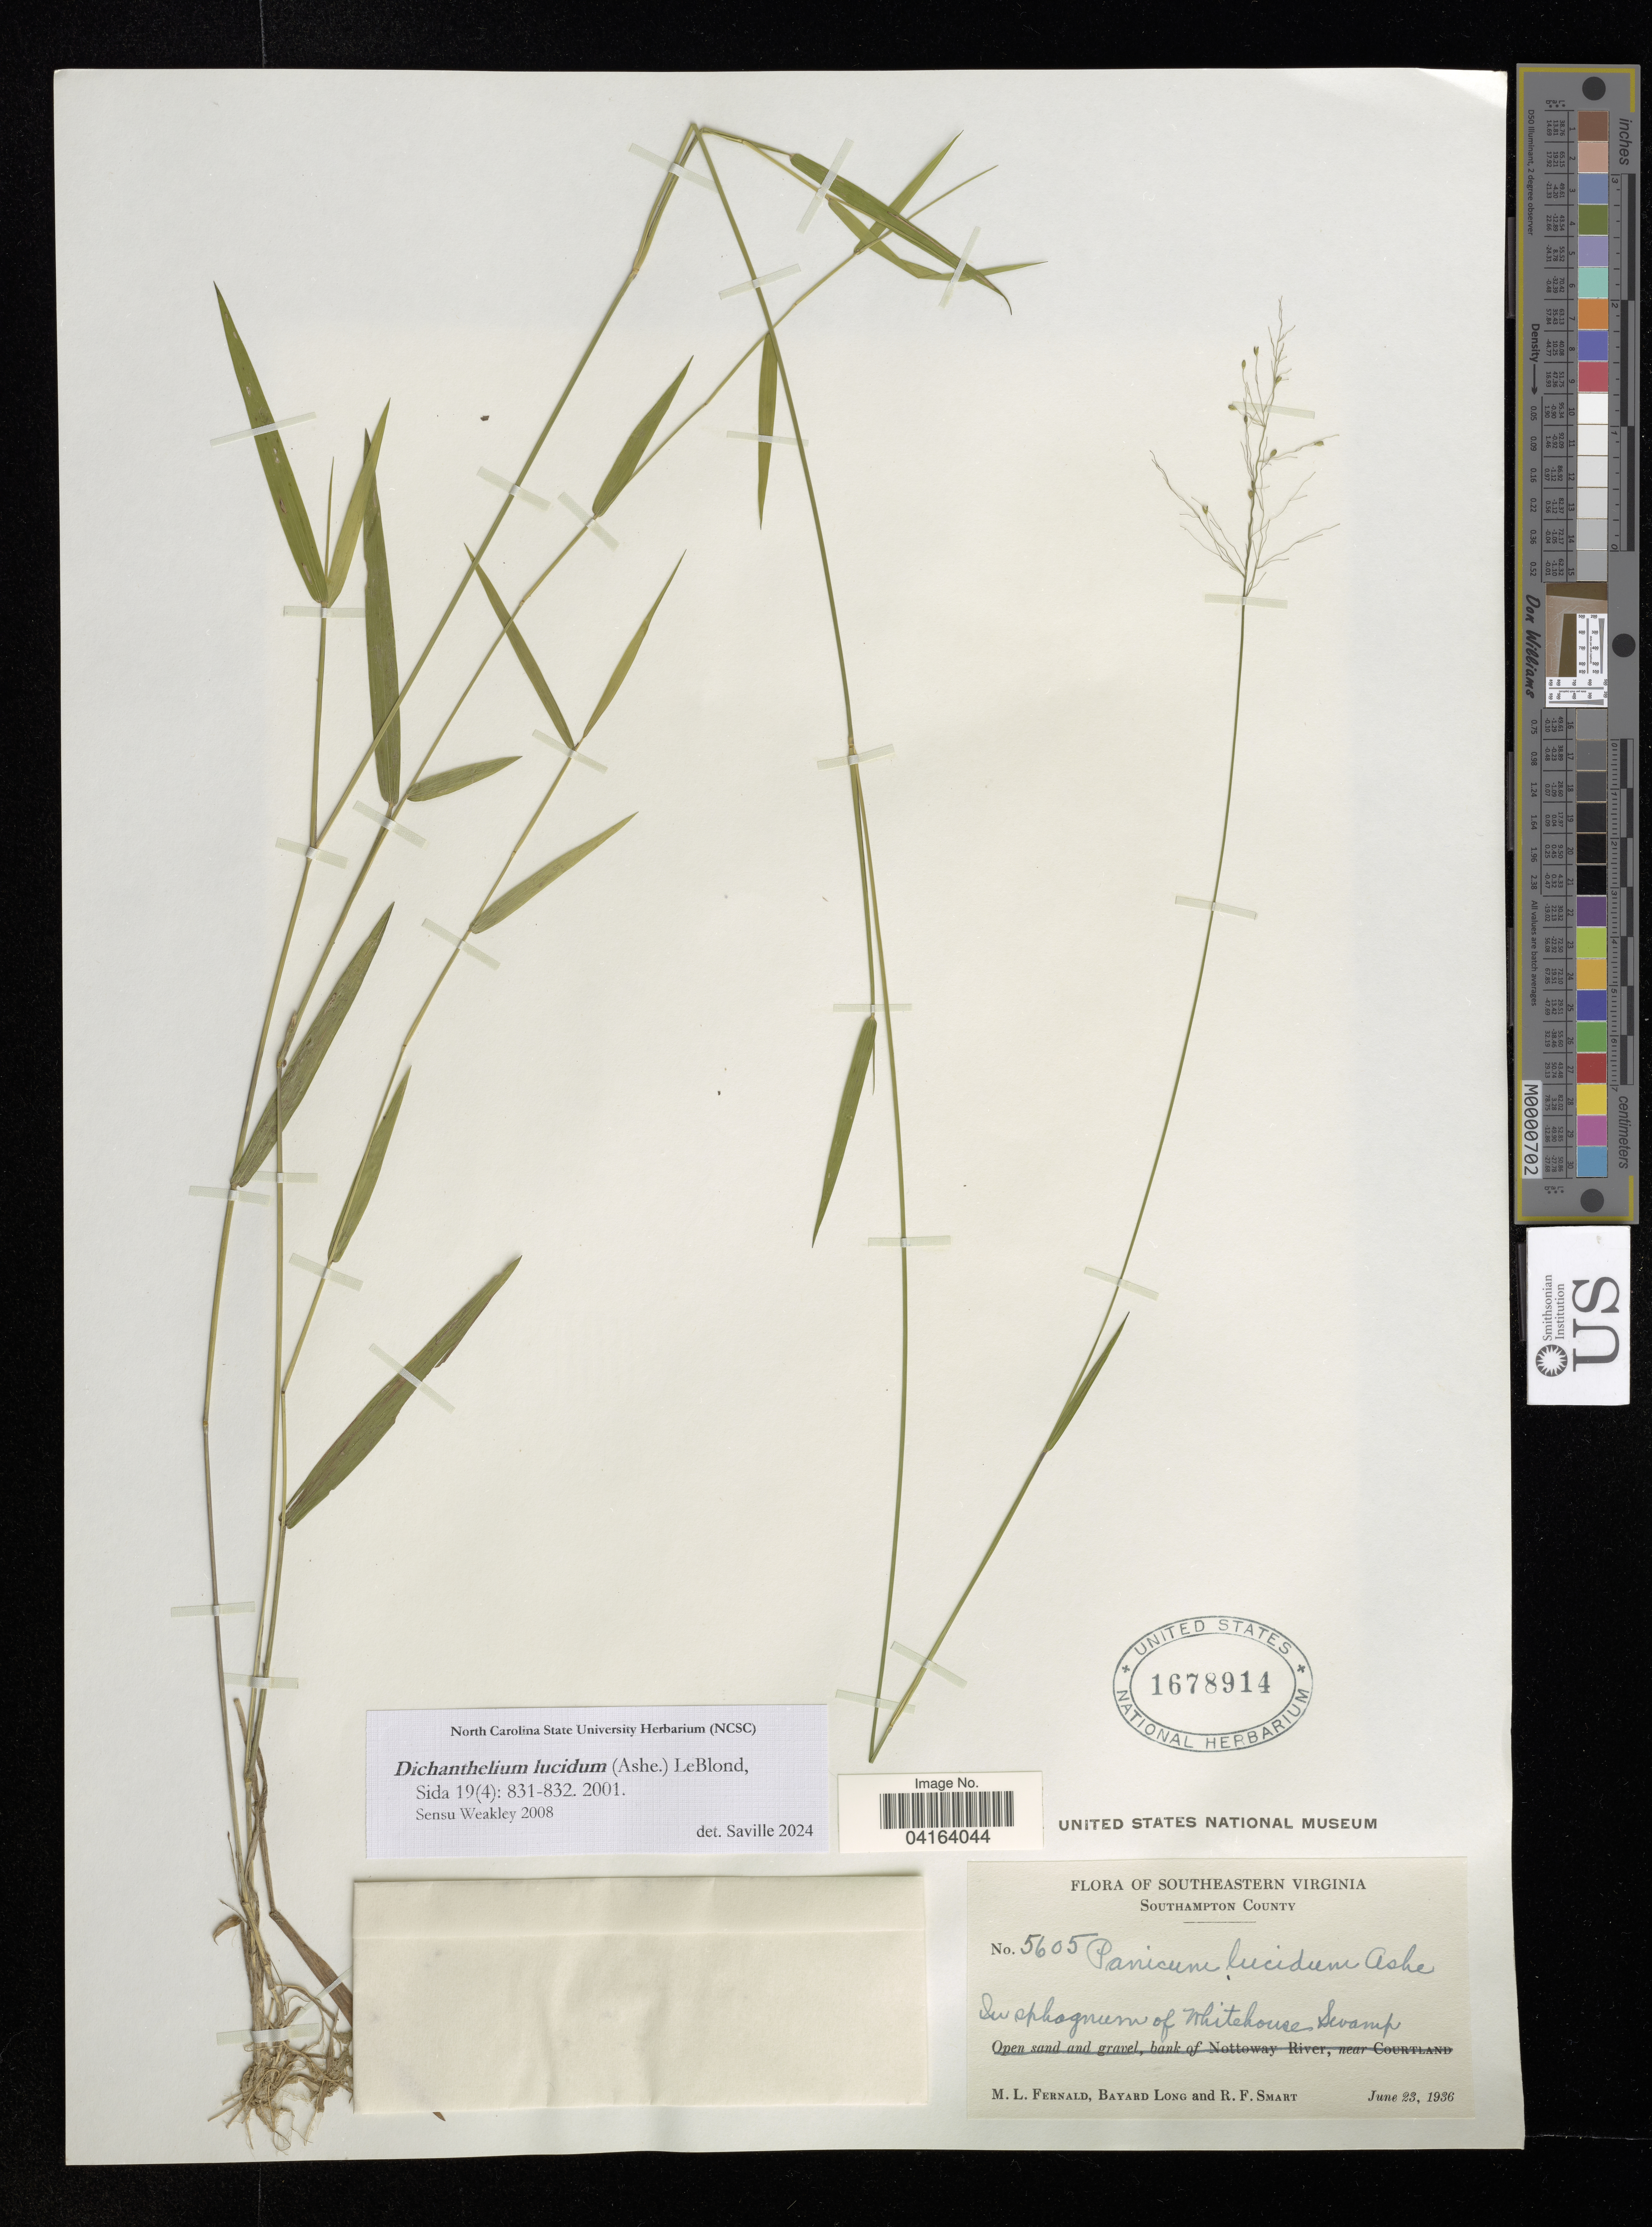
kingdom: Plantae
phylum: Tracheophyta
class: Liliopsida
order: Poales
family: Poaceae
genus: Dichanthelium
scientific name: Dichanthelium lucidum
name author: (Ashe) LeBlond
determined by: Saville, A. C., (NCSC), North Carolina State University (UNITED STATES)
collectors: M. L. Fernald, B. Long & R. Smart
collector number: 5605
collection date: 1936-06-23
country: United States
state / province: Virginia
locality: Southeastern Virginia. Southampton County.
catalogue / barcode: US 1678914